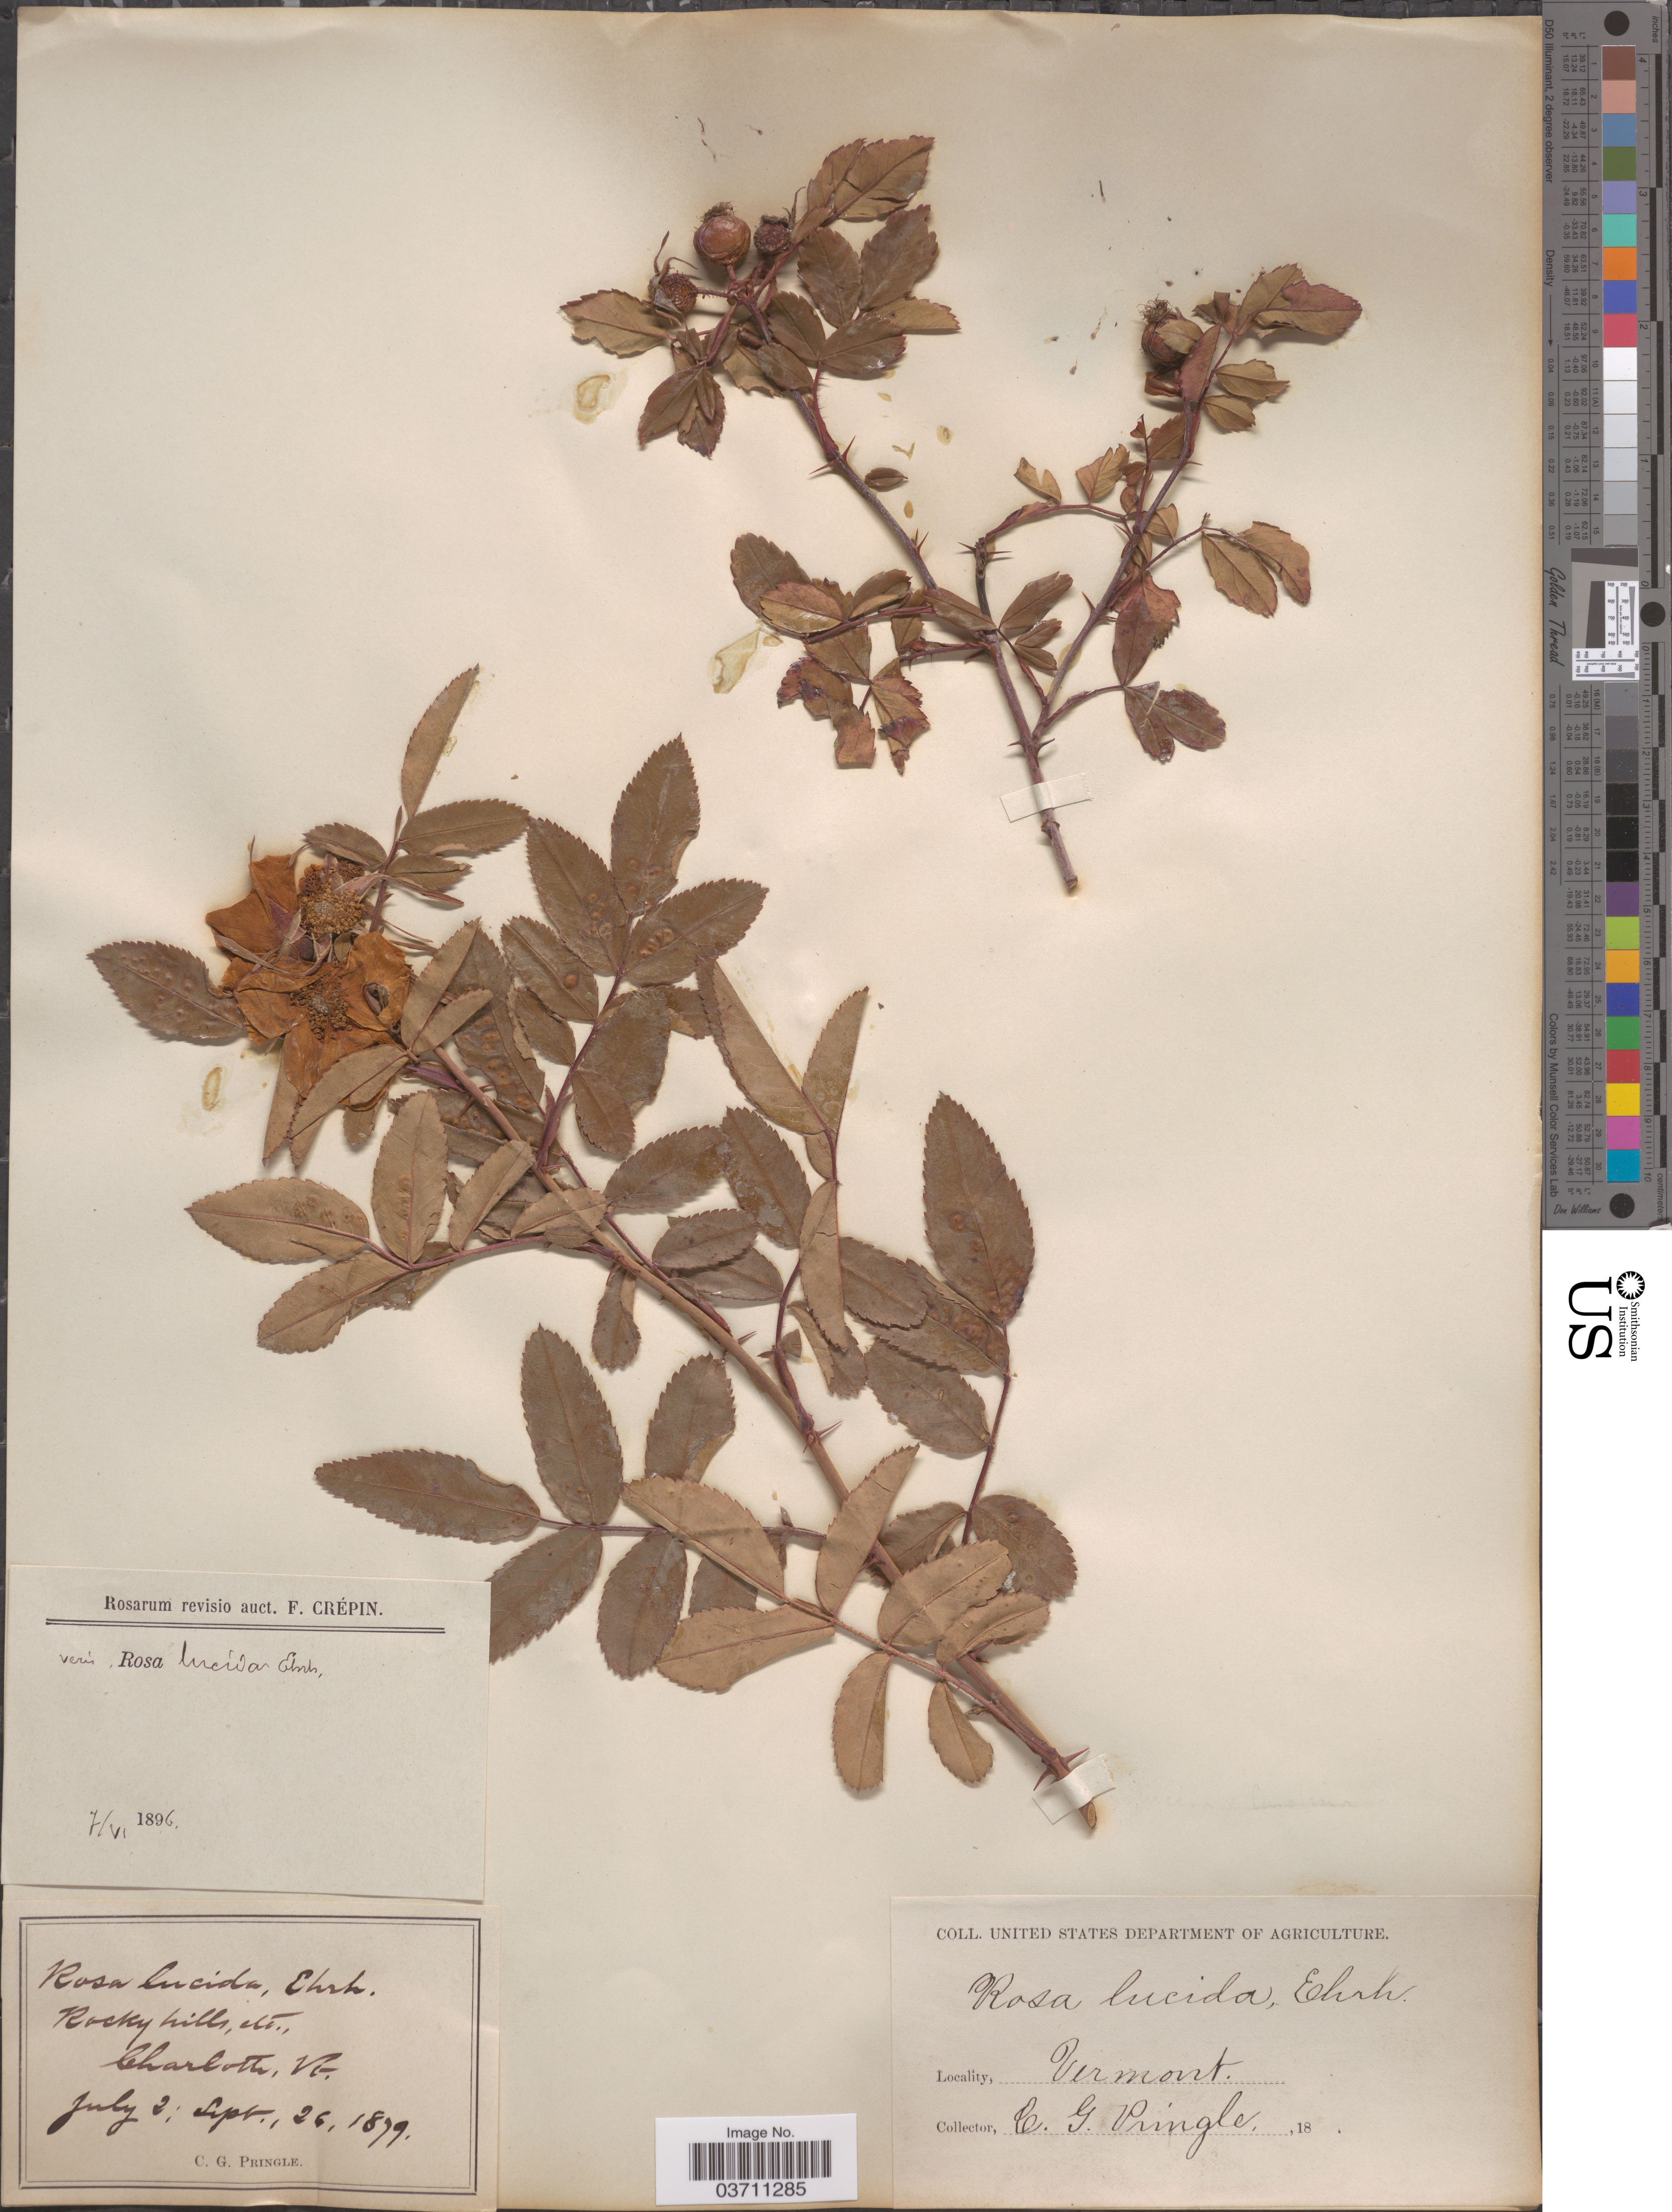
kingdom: Plantae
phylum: Tracheophyta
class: Magnoliopsida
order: Rosales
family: Rosaceae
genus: Rosa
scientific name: Rosa lucida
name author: Meehan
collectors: C. G. Pringle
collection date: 1879-09-26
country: United States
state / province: Vermont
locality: Charlotte.